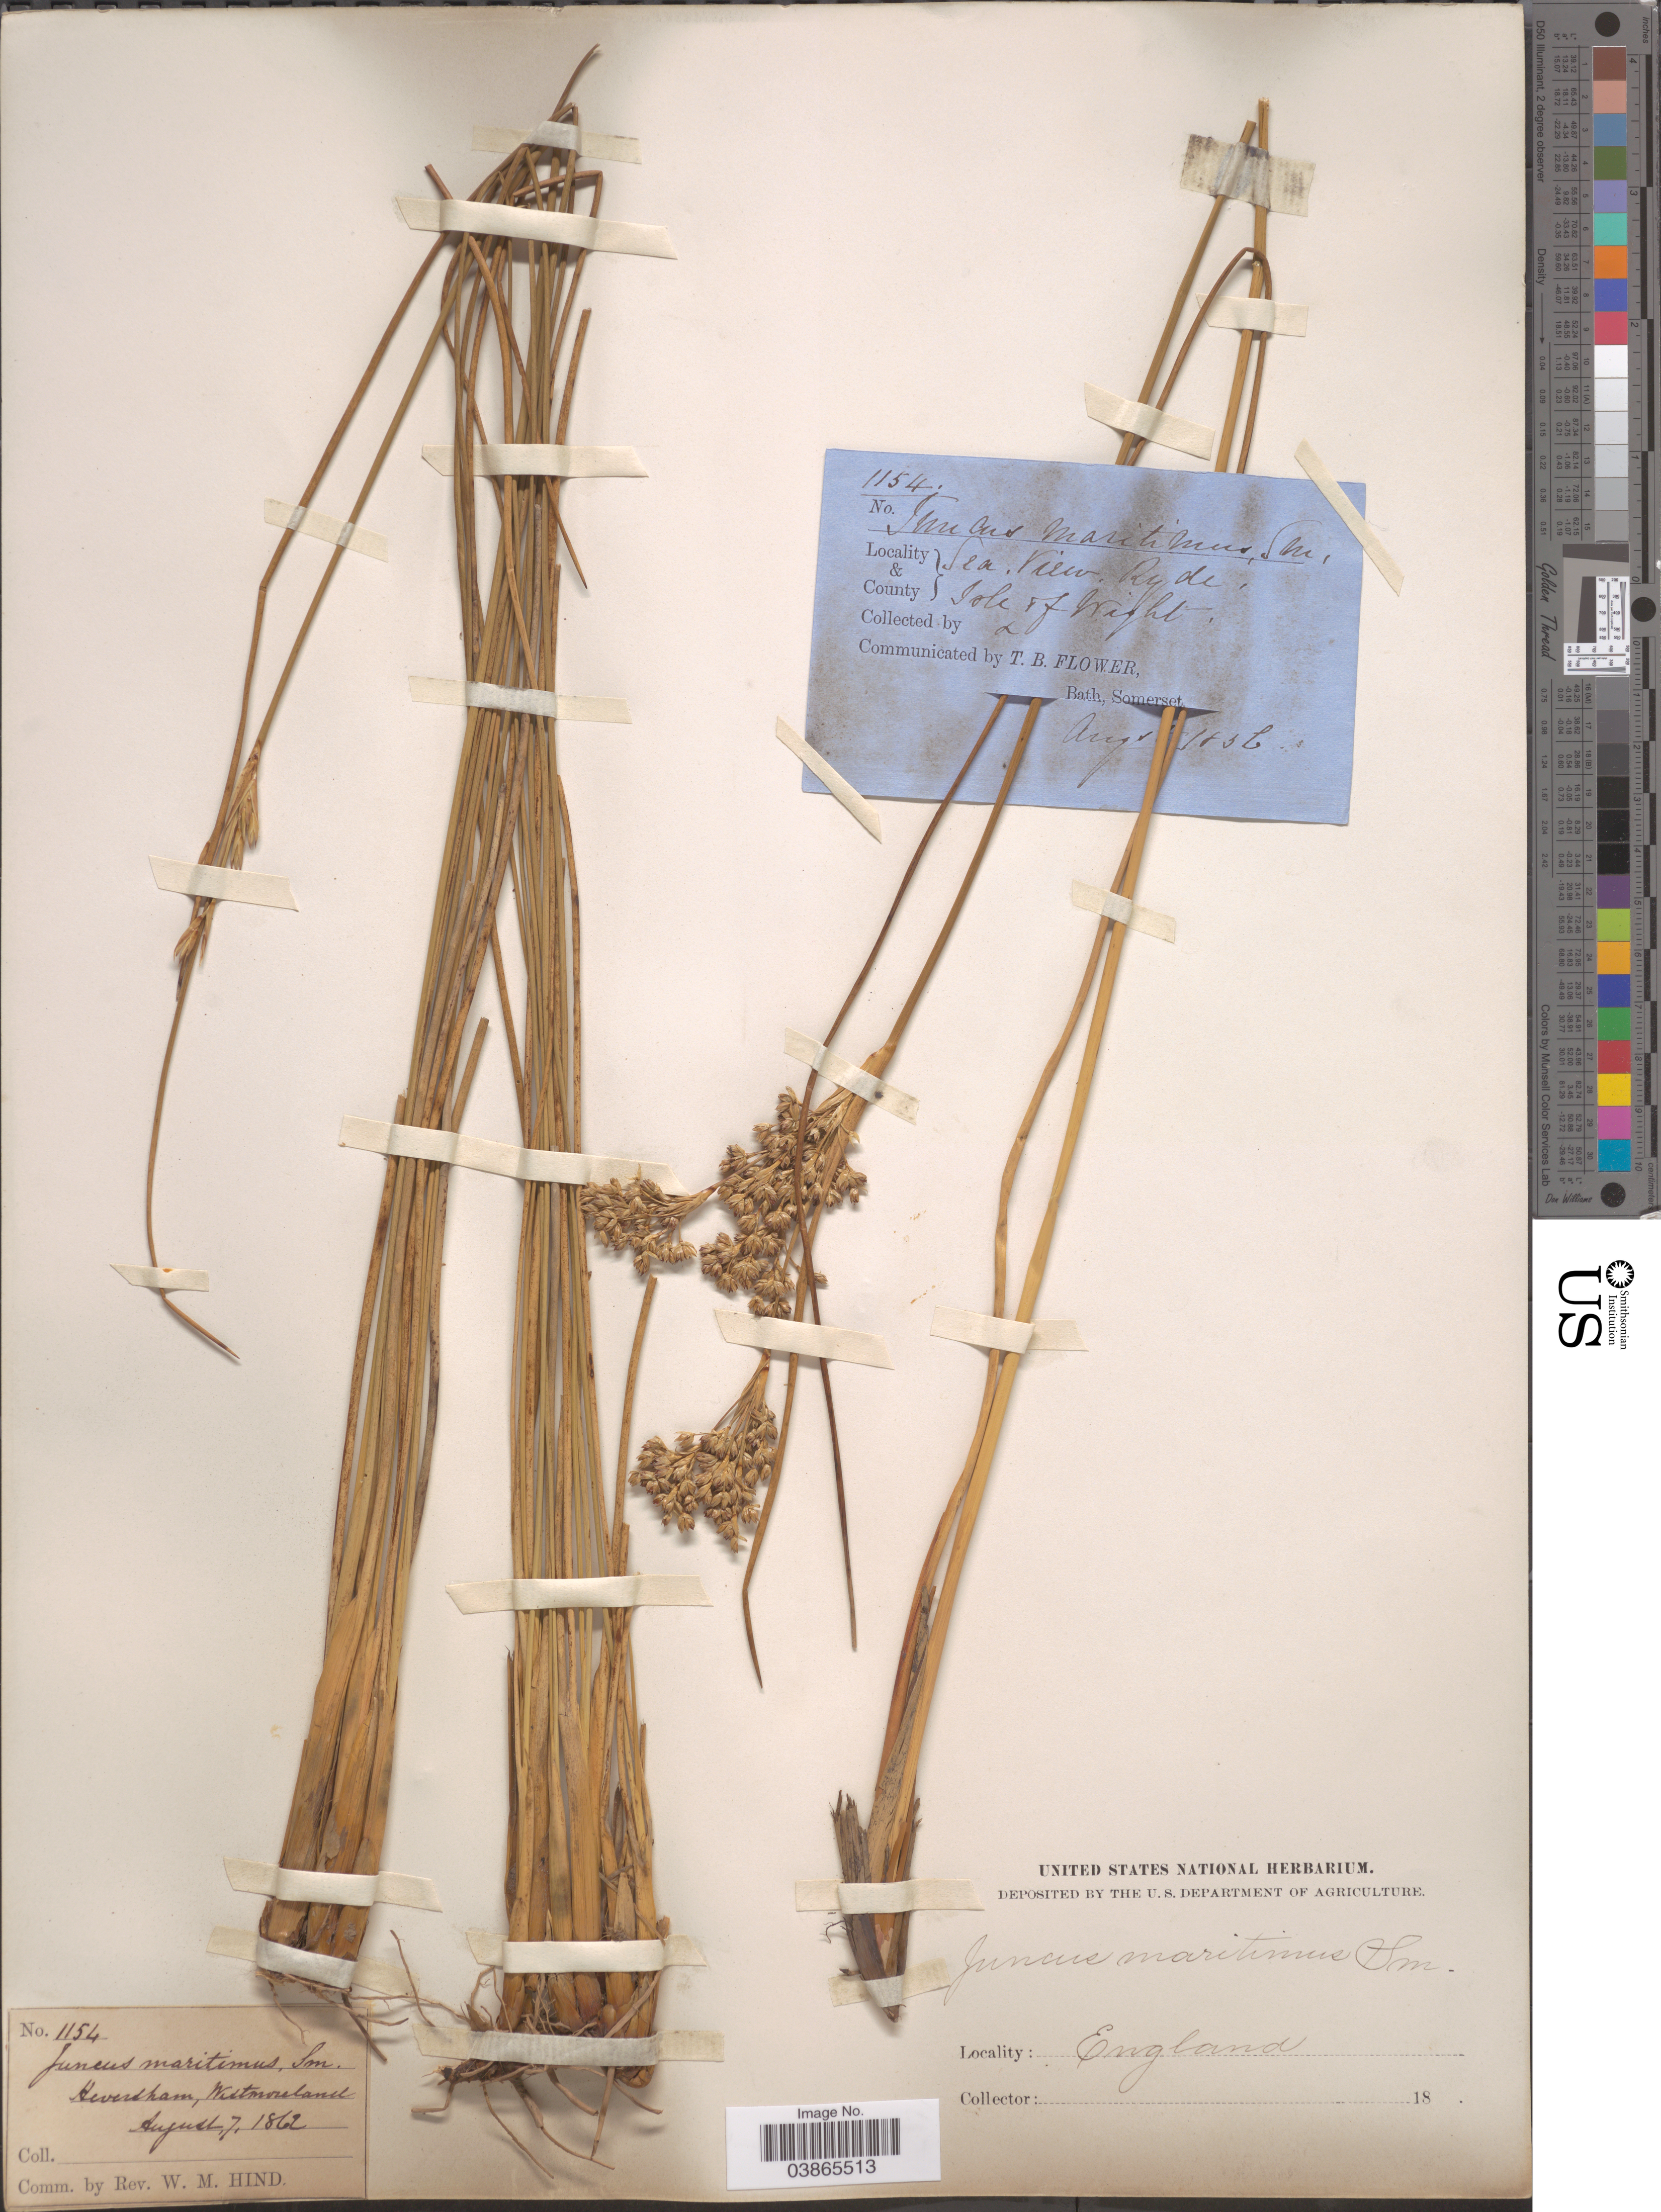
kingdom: Plantae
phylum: Tracheophyta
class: Liliopsida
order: Poales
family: Juncaceae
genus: Juncus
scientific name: Juncus maritimus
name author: Lam.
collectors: T. Flower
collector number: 1154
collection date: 1862-08-07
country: United Kingdom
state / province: England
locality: Heversham, Westmoreland. Sea View. Ryde Isle of Wight.